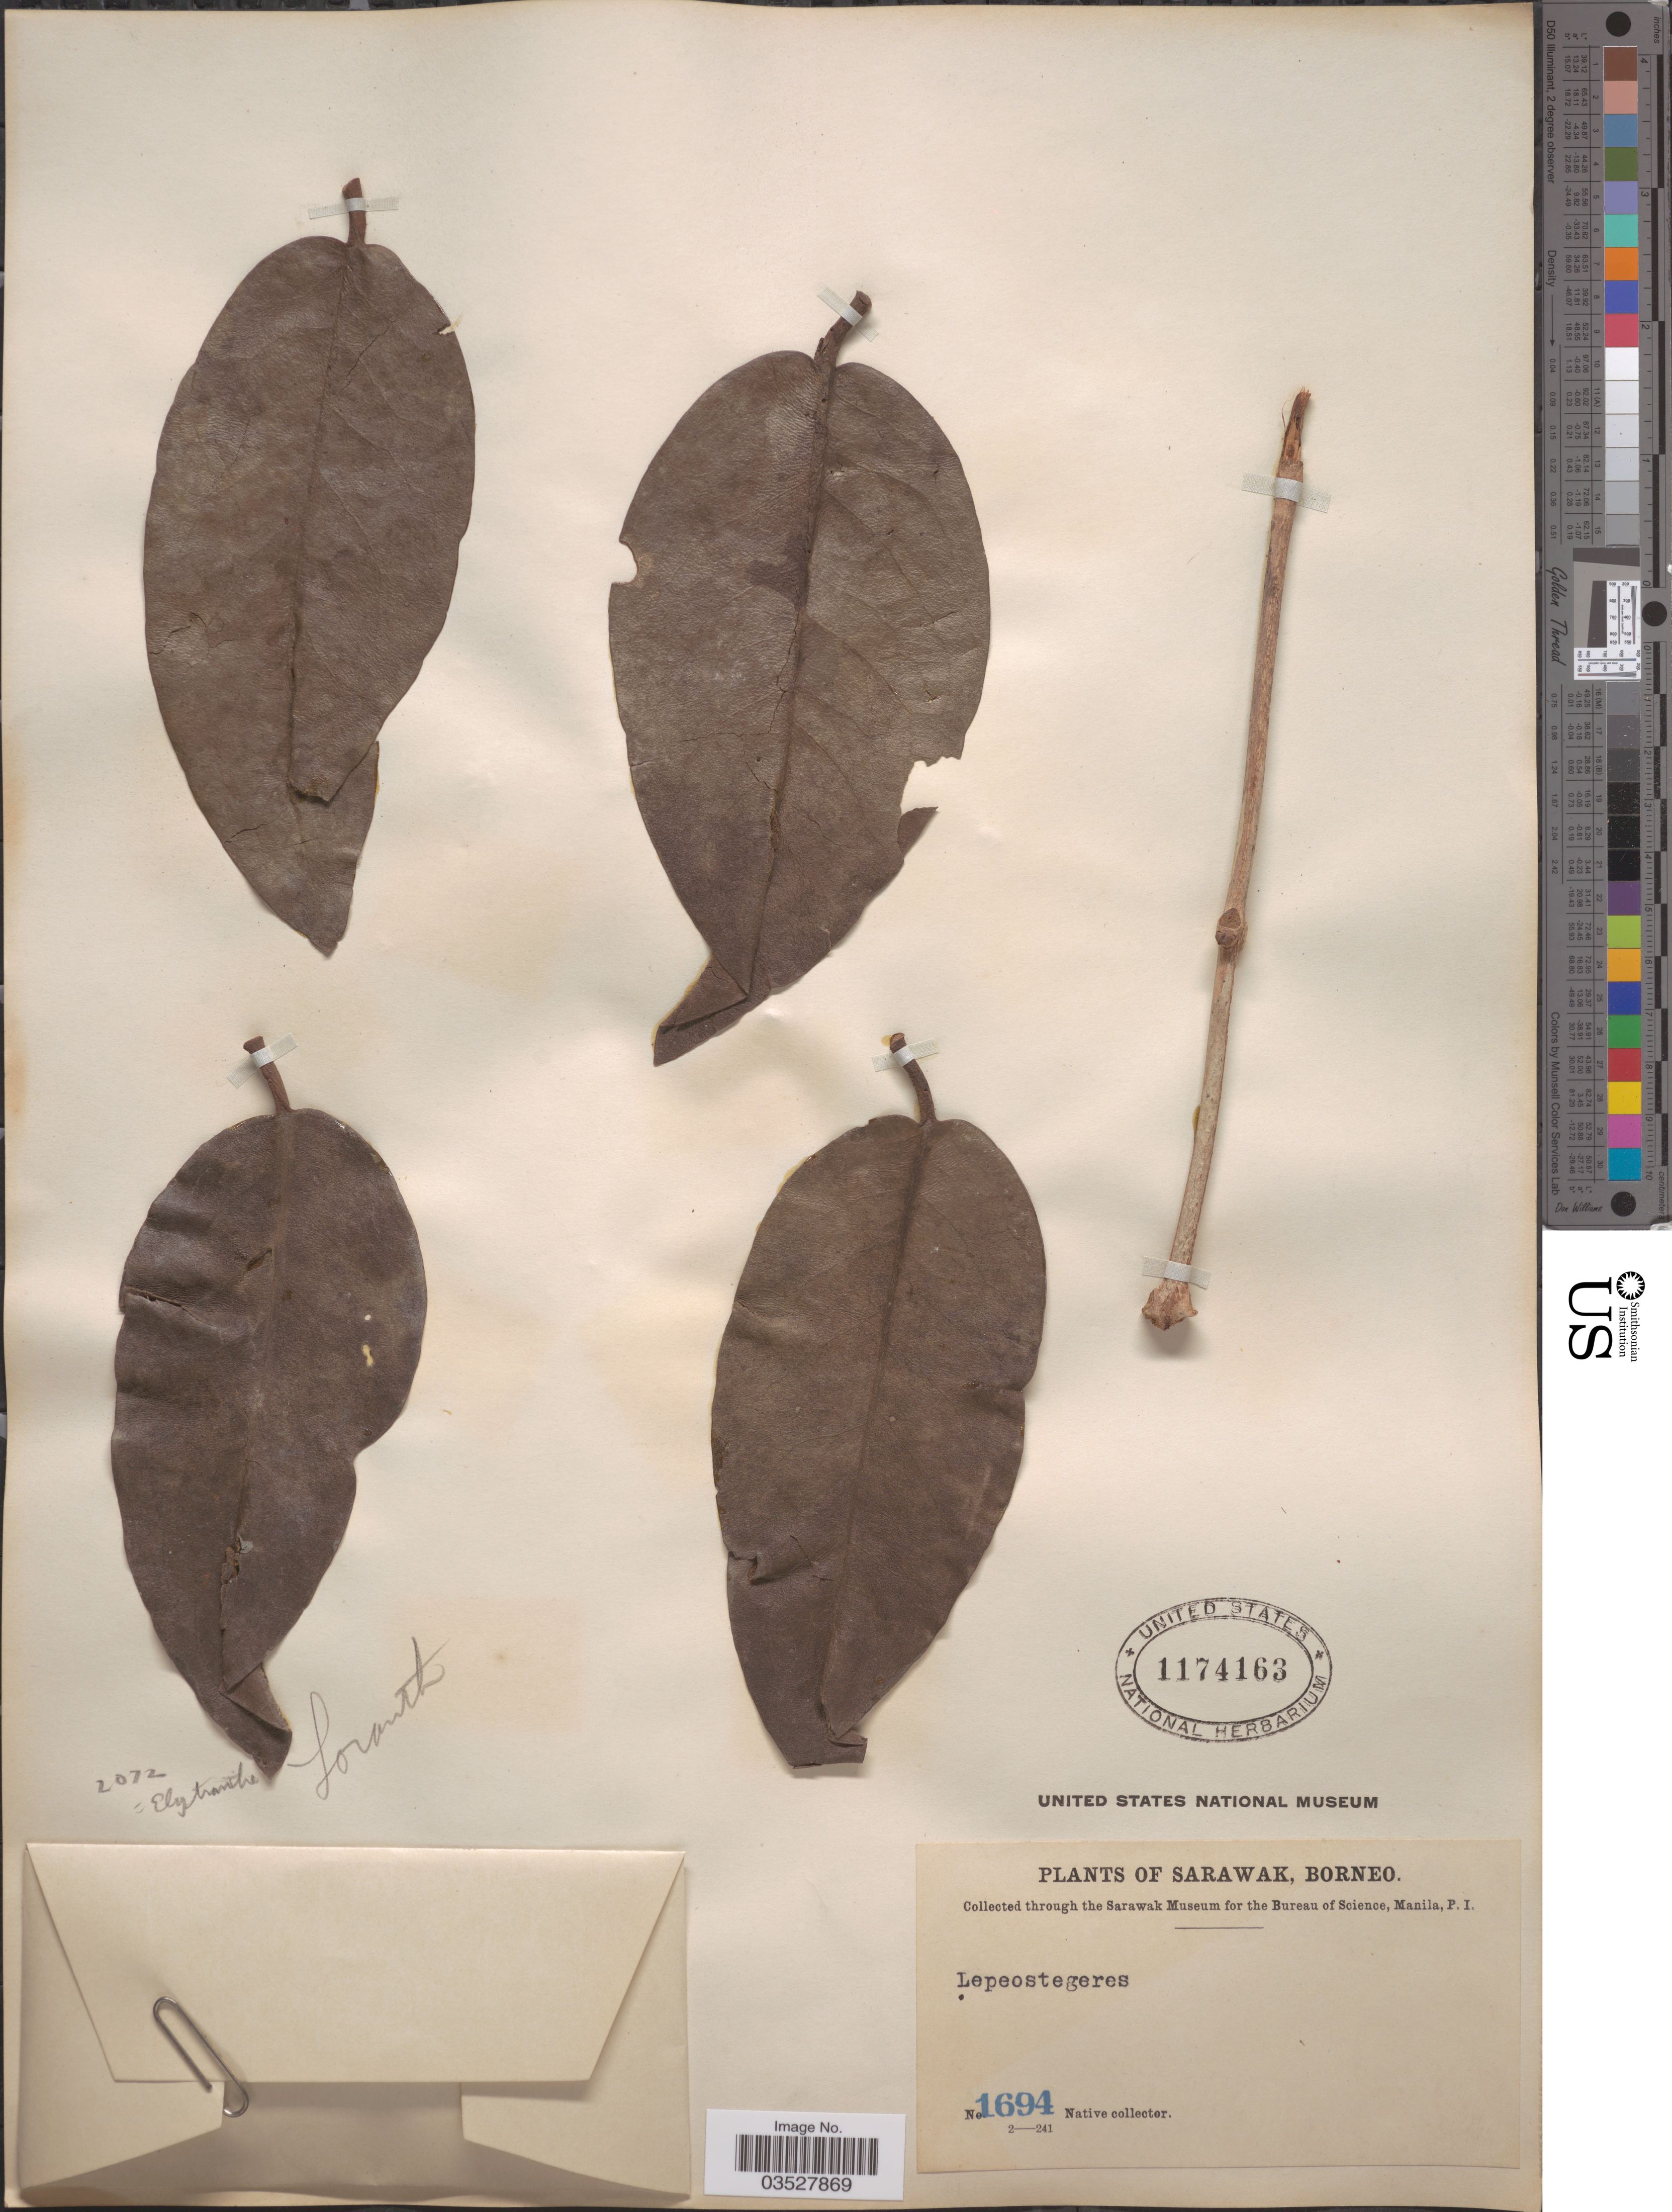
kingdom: Plantae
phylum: Tracheophyta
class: Magnoliopsida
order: Santalales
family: Loranthaceae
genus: Lepeostegeres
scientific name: Lepeostegeres sp.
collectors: Native collector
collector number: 1694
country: Malaysia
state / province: Sarawak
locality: Borneo.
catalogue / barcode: US 1174163